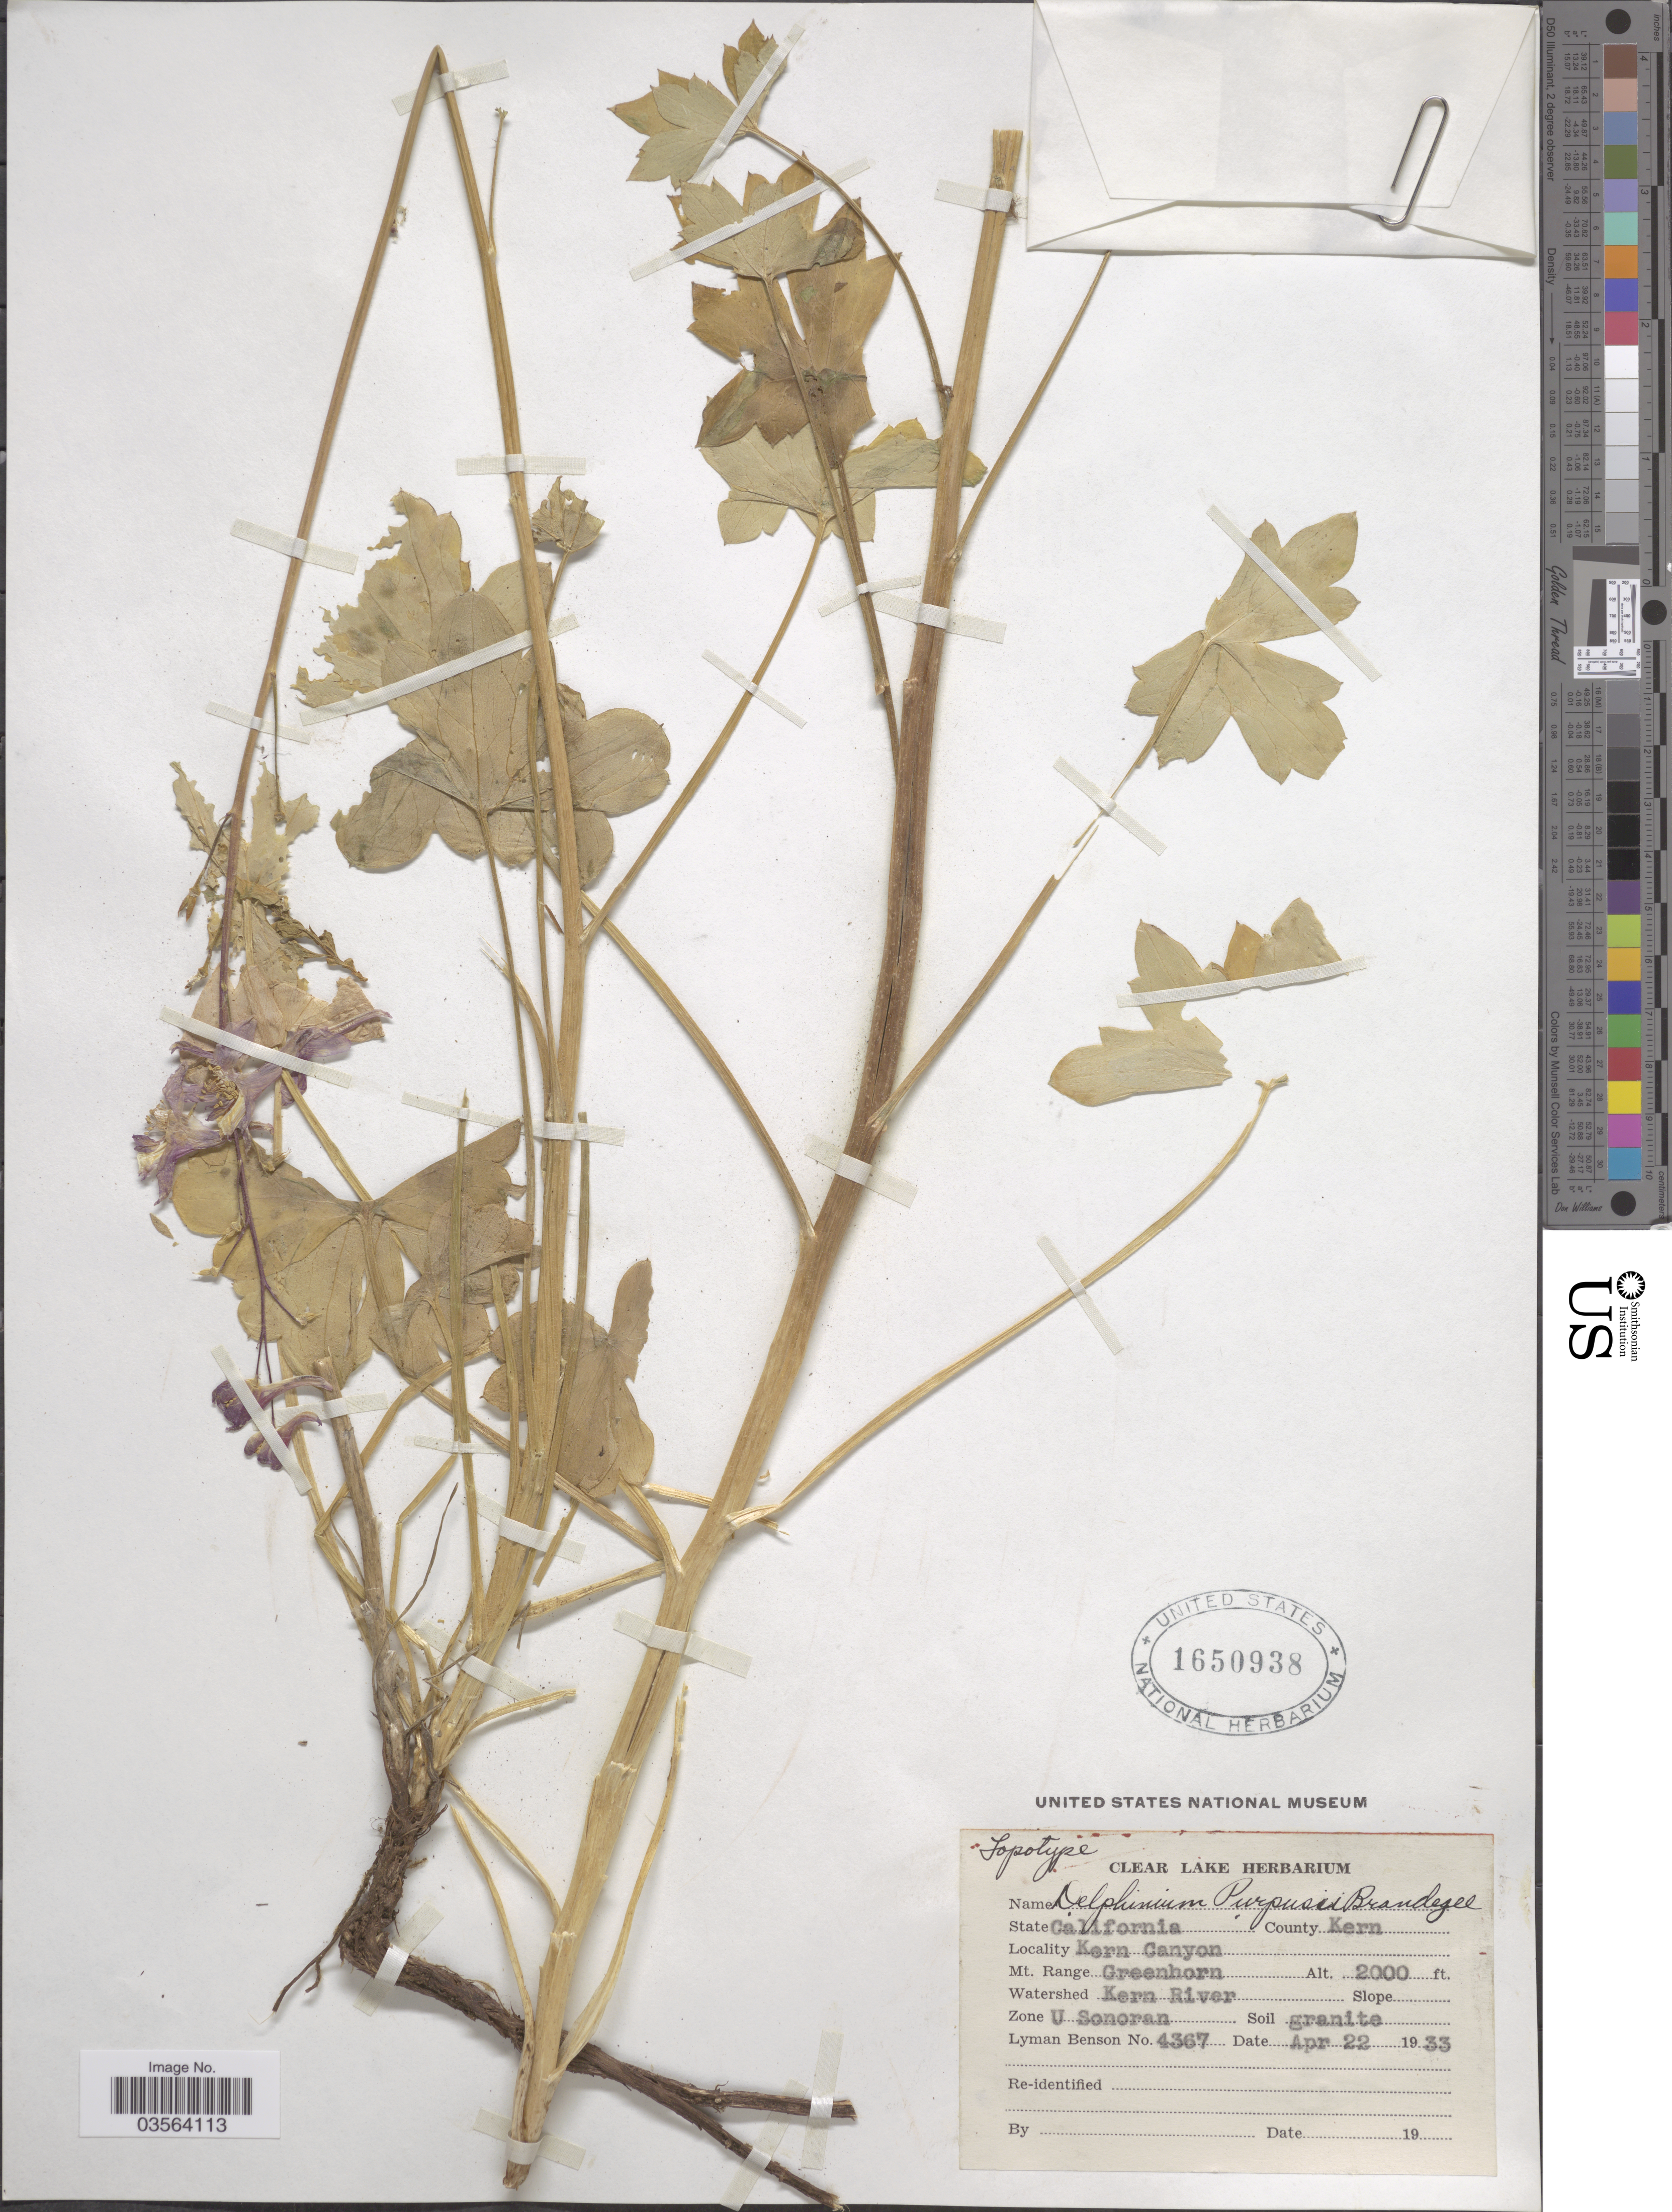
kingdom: Plantae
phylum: Tracheophyta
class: Magnoliopsida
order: Ranunculales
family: Ranunculaceae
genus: Delphinium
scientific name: Delphinium purpusii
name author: Brandegee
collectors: L. D. Benson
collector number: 4367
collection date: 1933-04-22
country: United States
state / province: California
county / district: Kern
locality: County Kern. Kern Canyon. Mt. Range Greenhorn. Watershed Kern River. Zone U Sonoran.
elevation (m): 610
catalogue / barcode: US 1650938